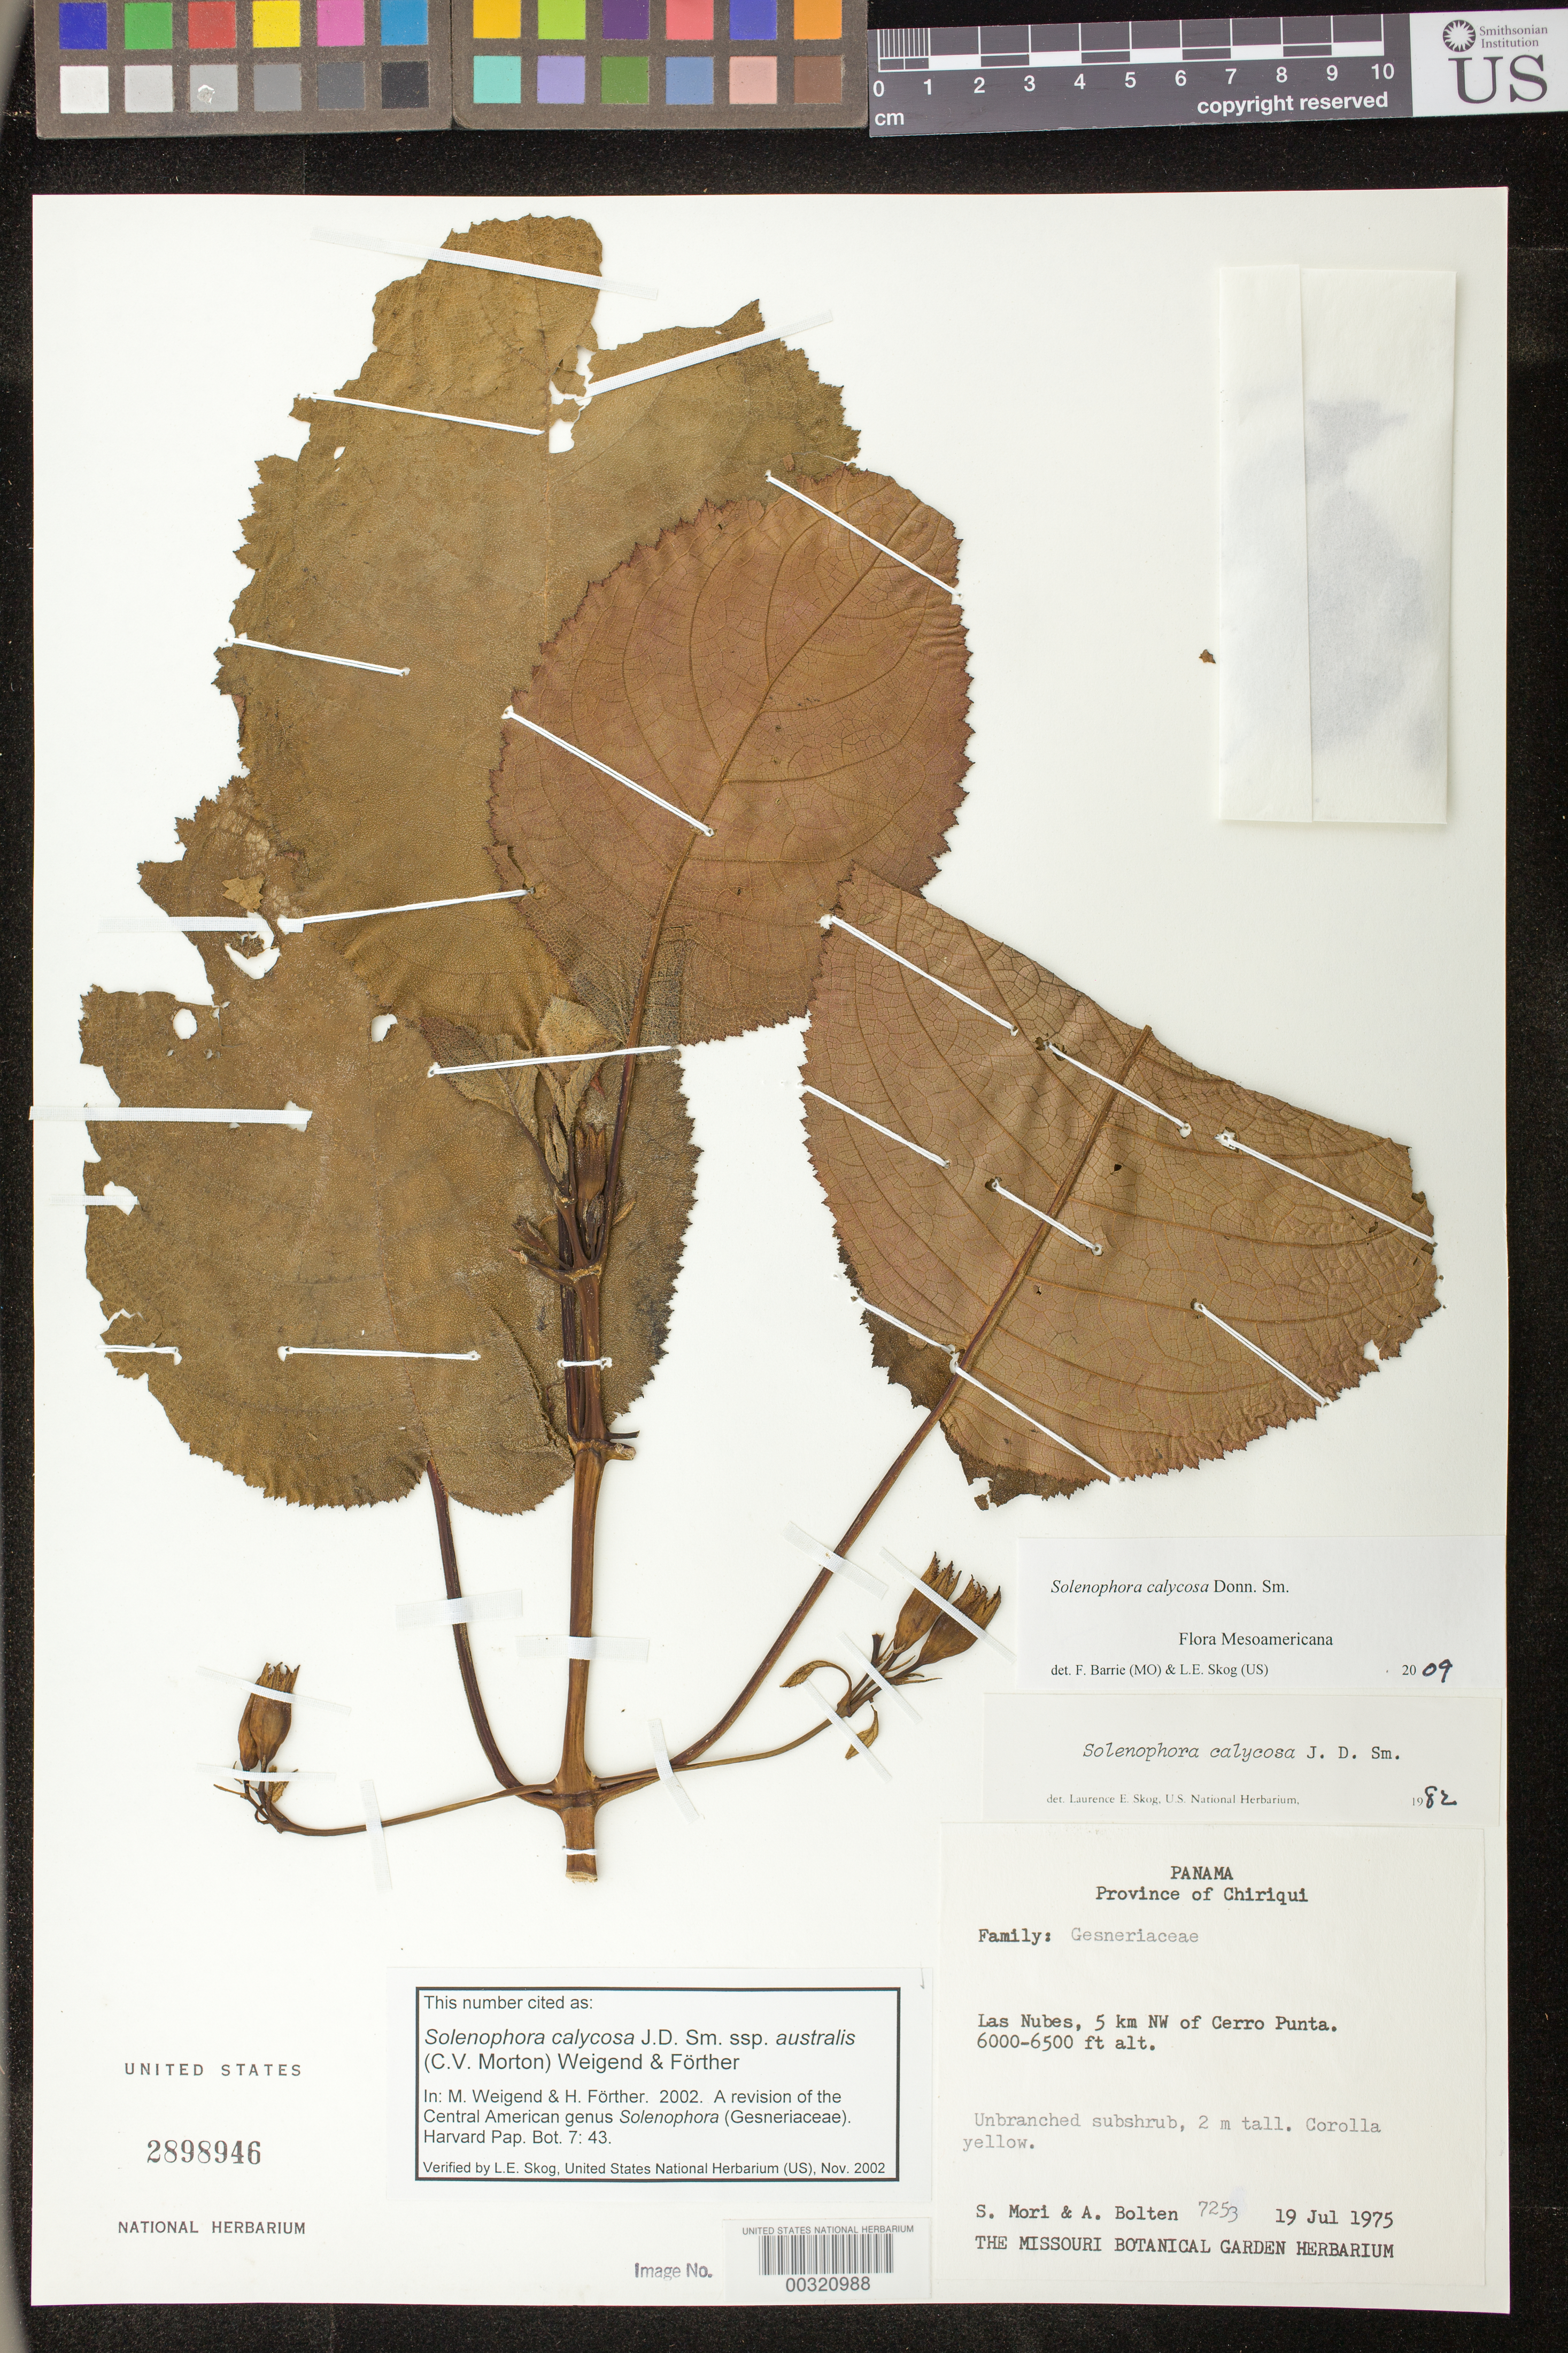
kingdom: Plantae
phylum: Tracheophyta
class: Magnoliopsida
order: Lamiales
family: Gesneriaceae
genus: Solenophora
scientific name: Solenophora calycosa subsp. australis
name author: (C.V. Morton) Weigend & Förther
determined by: Weigend; Förther, Harald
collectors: S. Mori & A. Bolten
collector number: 7253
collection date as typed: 19 Jul 1975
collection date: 1975-07-19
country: Panama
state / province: Chiriquí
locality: Las Nubes, 5 km NW of Cerro Punta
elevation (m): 1829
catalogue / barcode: US 2898946